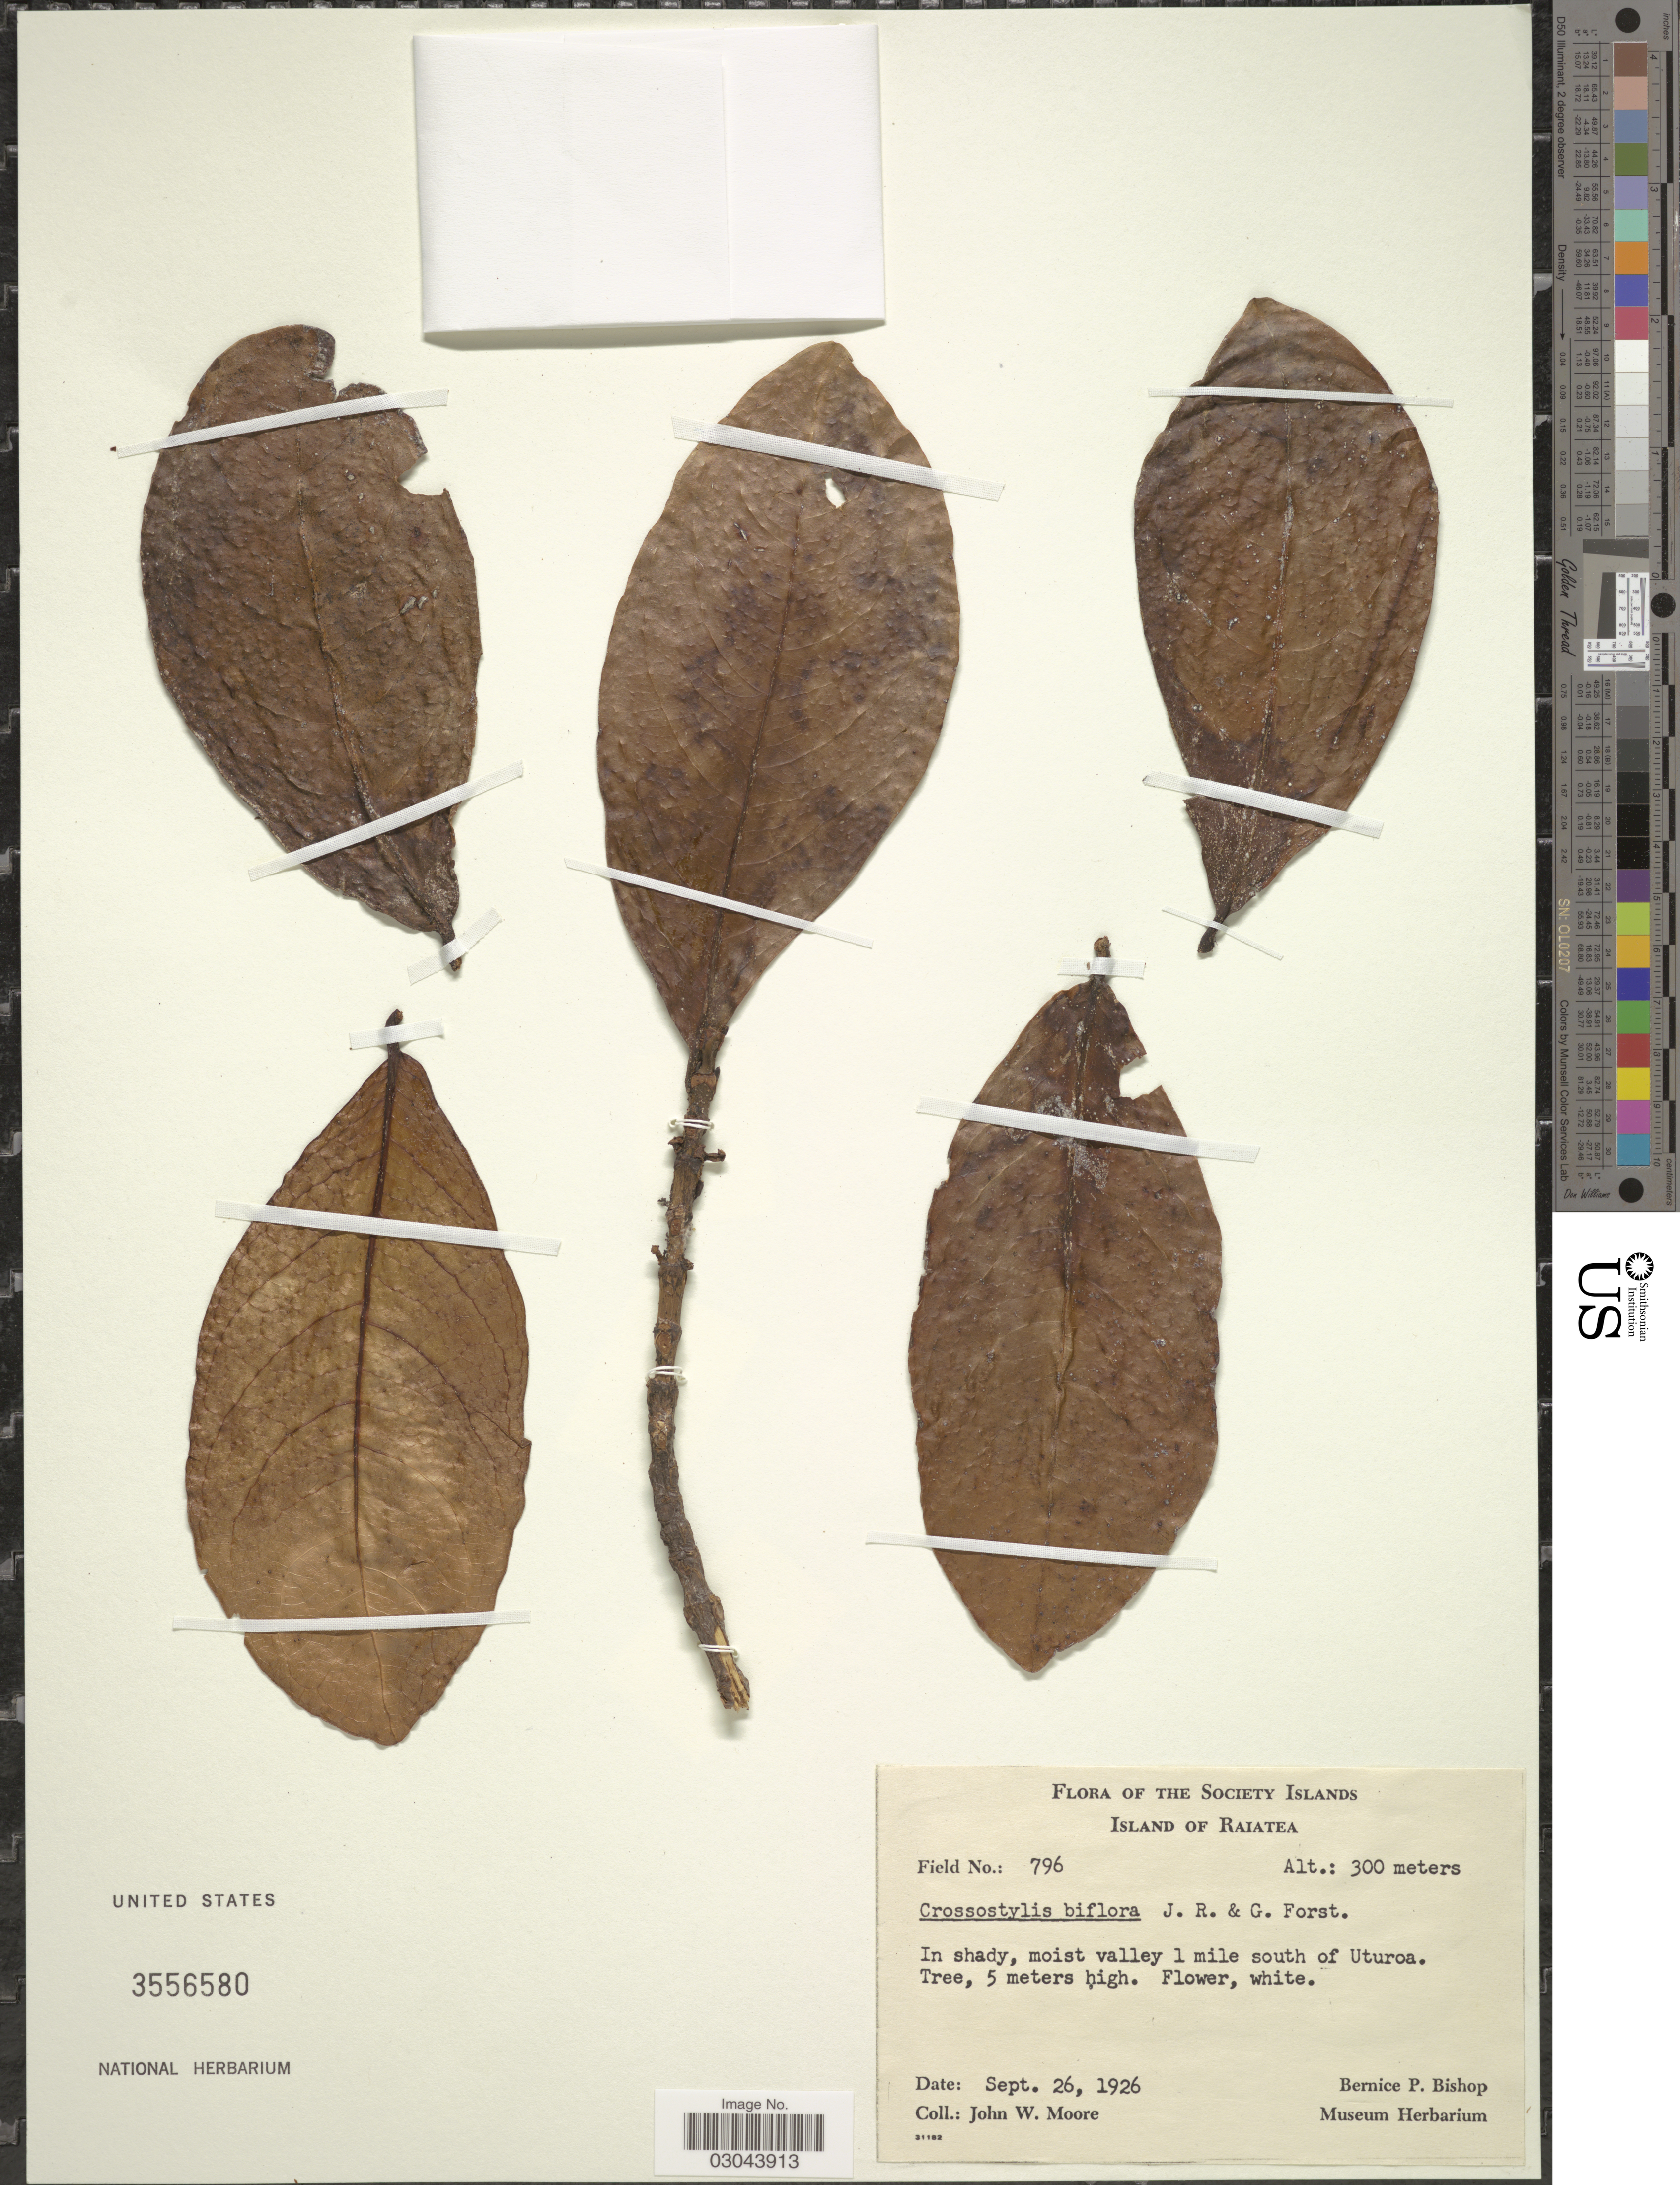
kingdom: Plantae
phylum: Tracheophyta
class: Magnoliopsida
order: Malpighiales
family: Rhizophoraceae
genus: Crossostylis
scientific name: Crossostylis biflora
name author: J.R. Forst. & G. Forst.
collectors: J. Moore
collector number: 796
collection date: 1926-09-26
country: French Polynesia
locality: Society Islands. Island of Raiatea. In shady, moist valley 1 mile south of Uturoa.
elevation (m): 300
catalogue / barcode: US 3556580